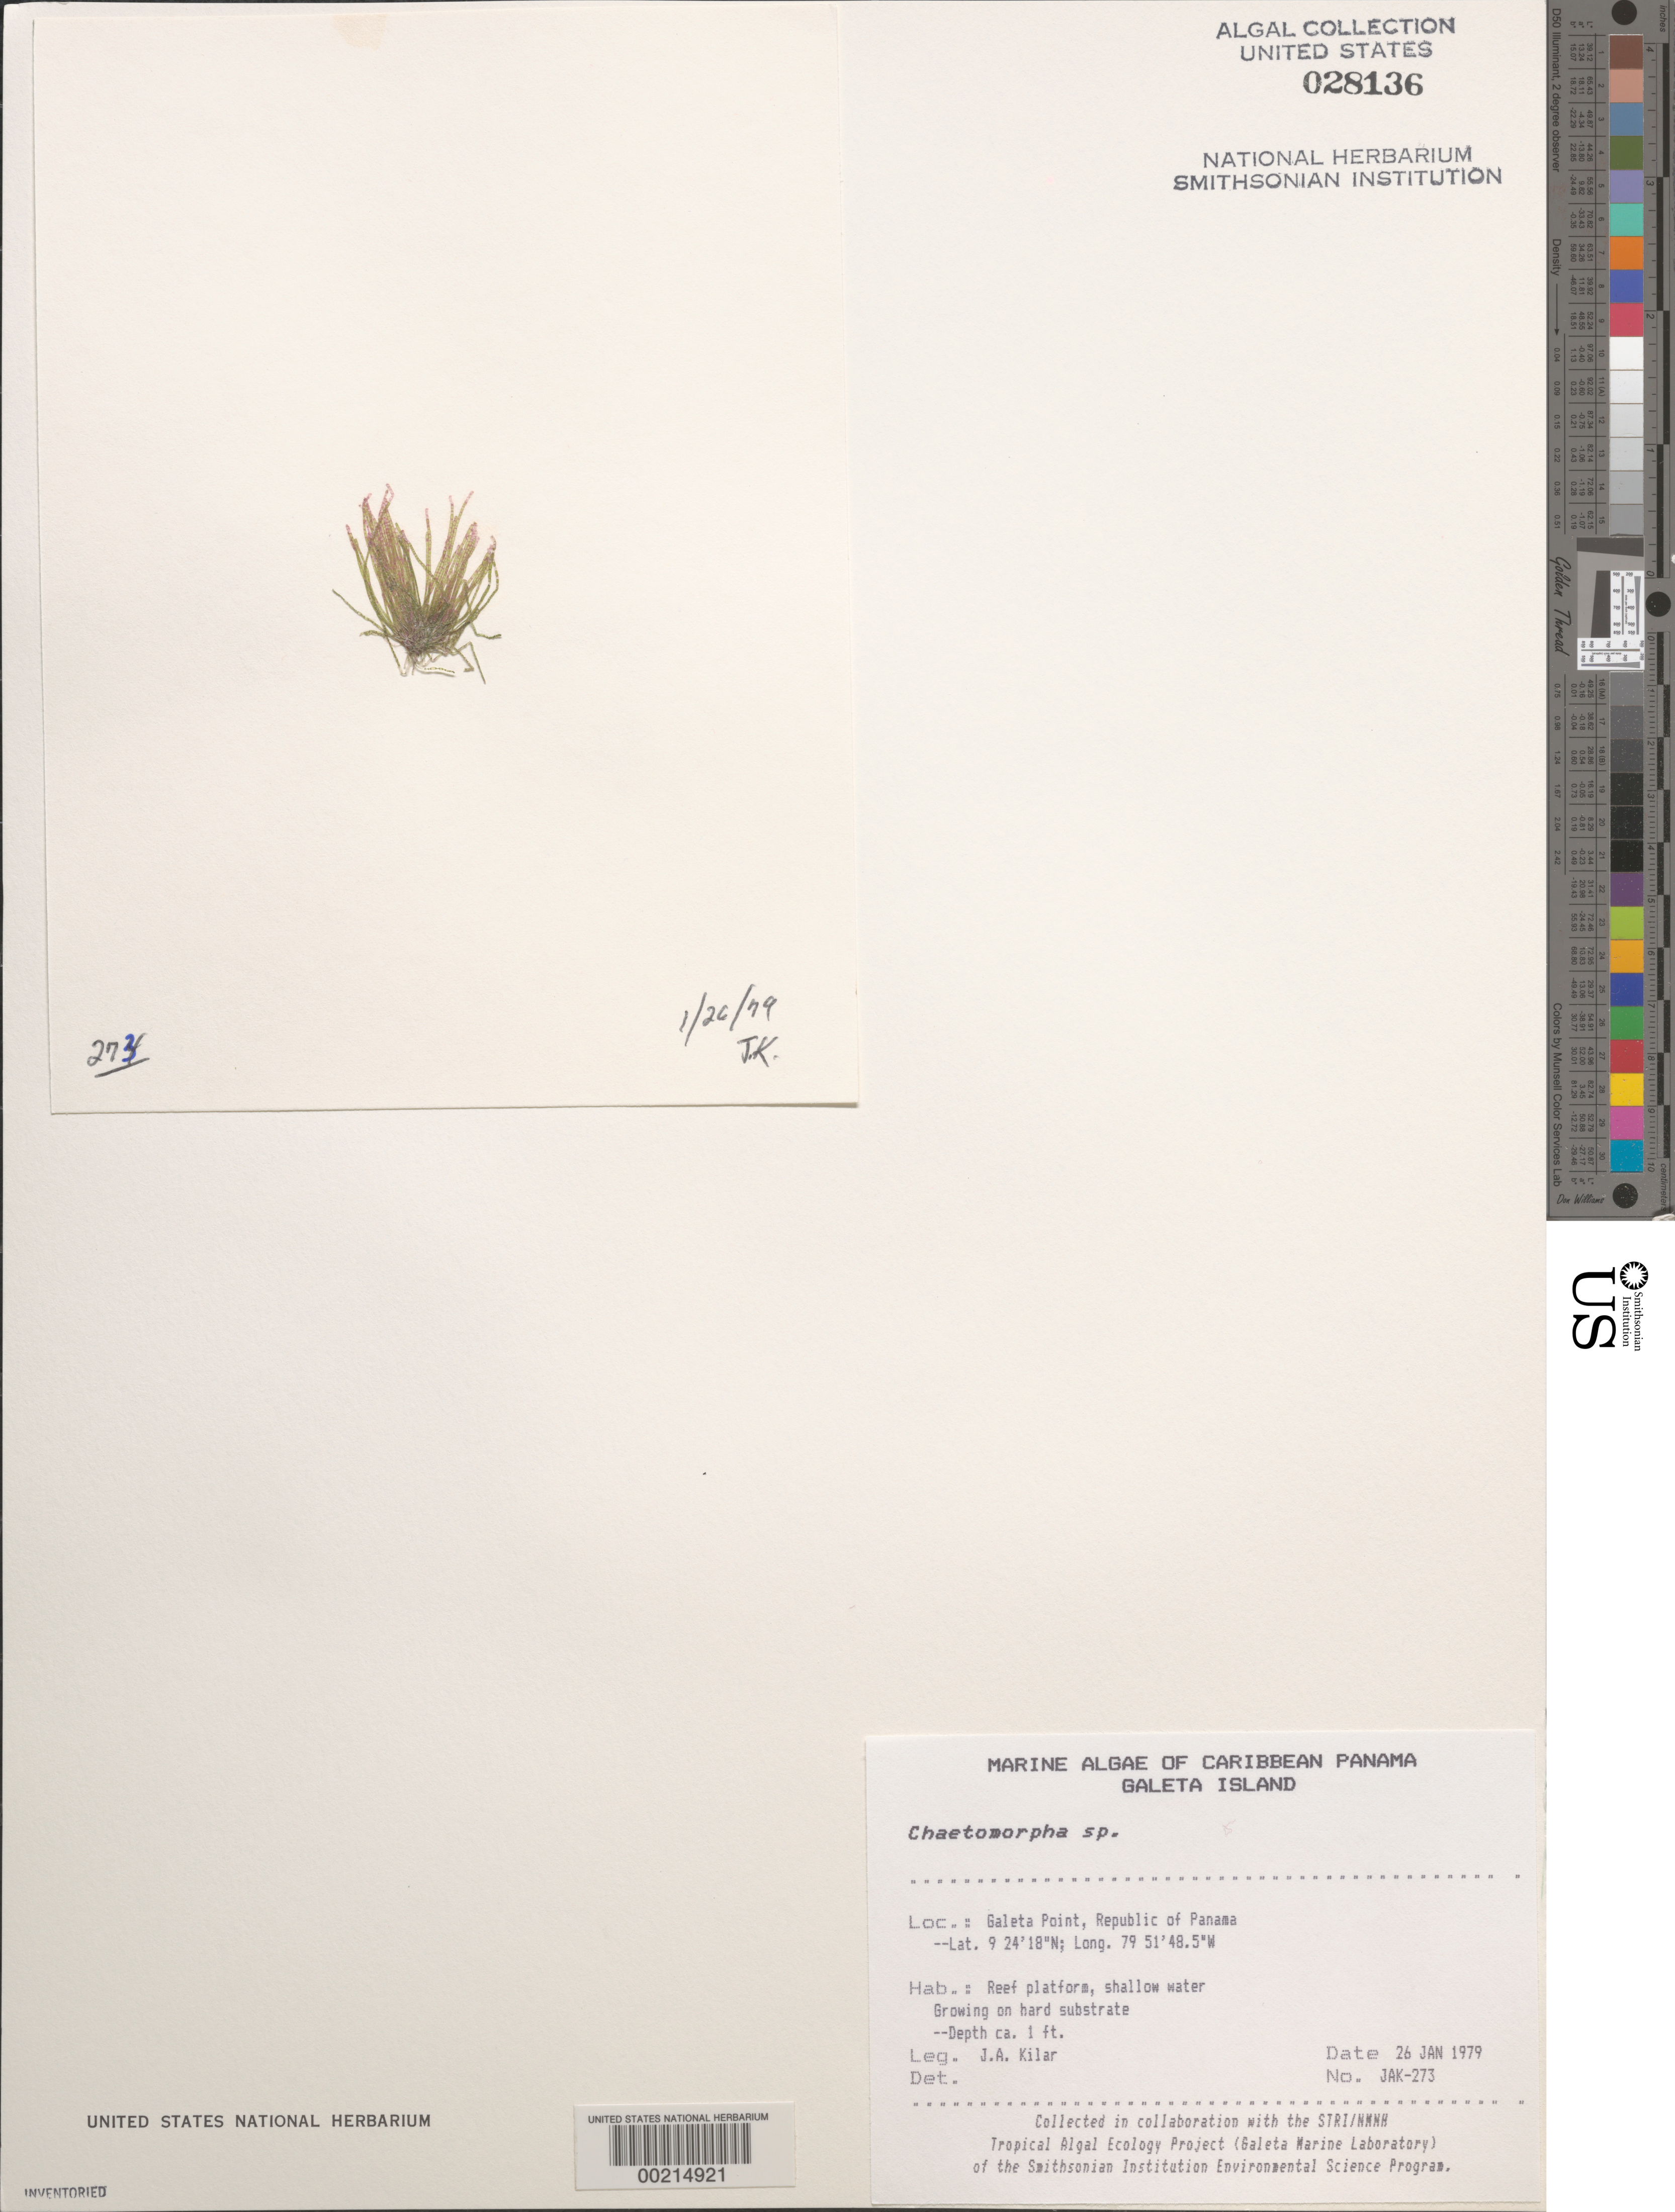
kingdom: Plantae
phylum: Chlorophyta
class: Ulvophyceae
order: Cladophorales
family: Cladophoraceae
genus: Chaetomorpha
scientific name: Chaetomorpha sp.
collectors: J. A. Kilar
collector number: JAK-273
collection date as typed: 26 Jan 1979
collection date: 1979-01-26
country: Panama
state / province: Colón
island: Galeta Island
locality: Galeta Point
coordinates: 9 24' 18" N, 79 51' 48.5" W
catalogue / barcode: US 28136